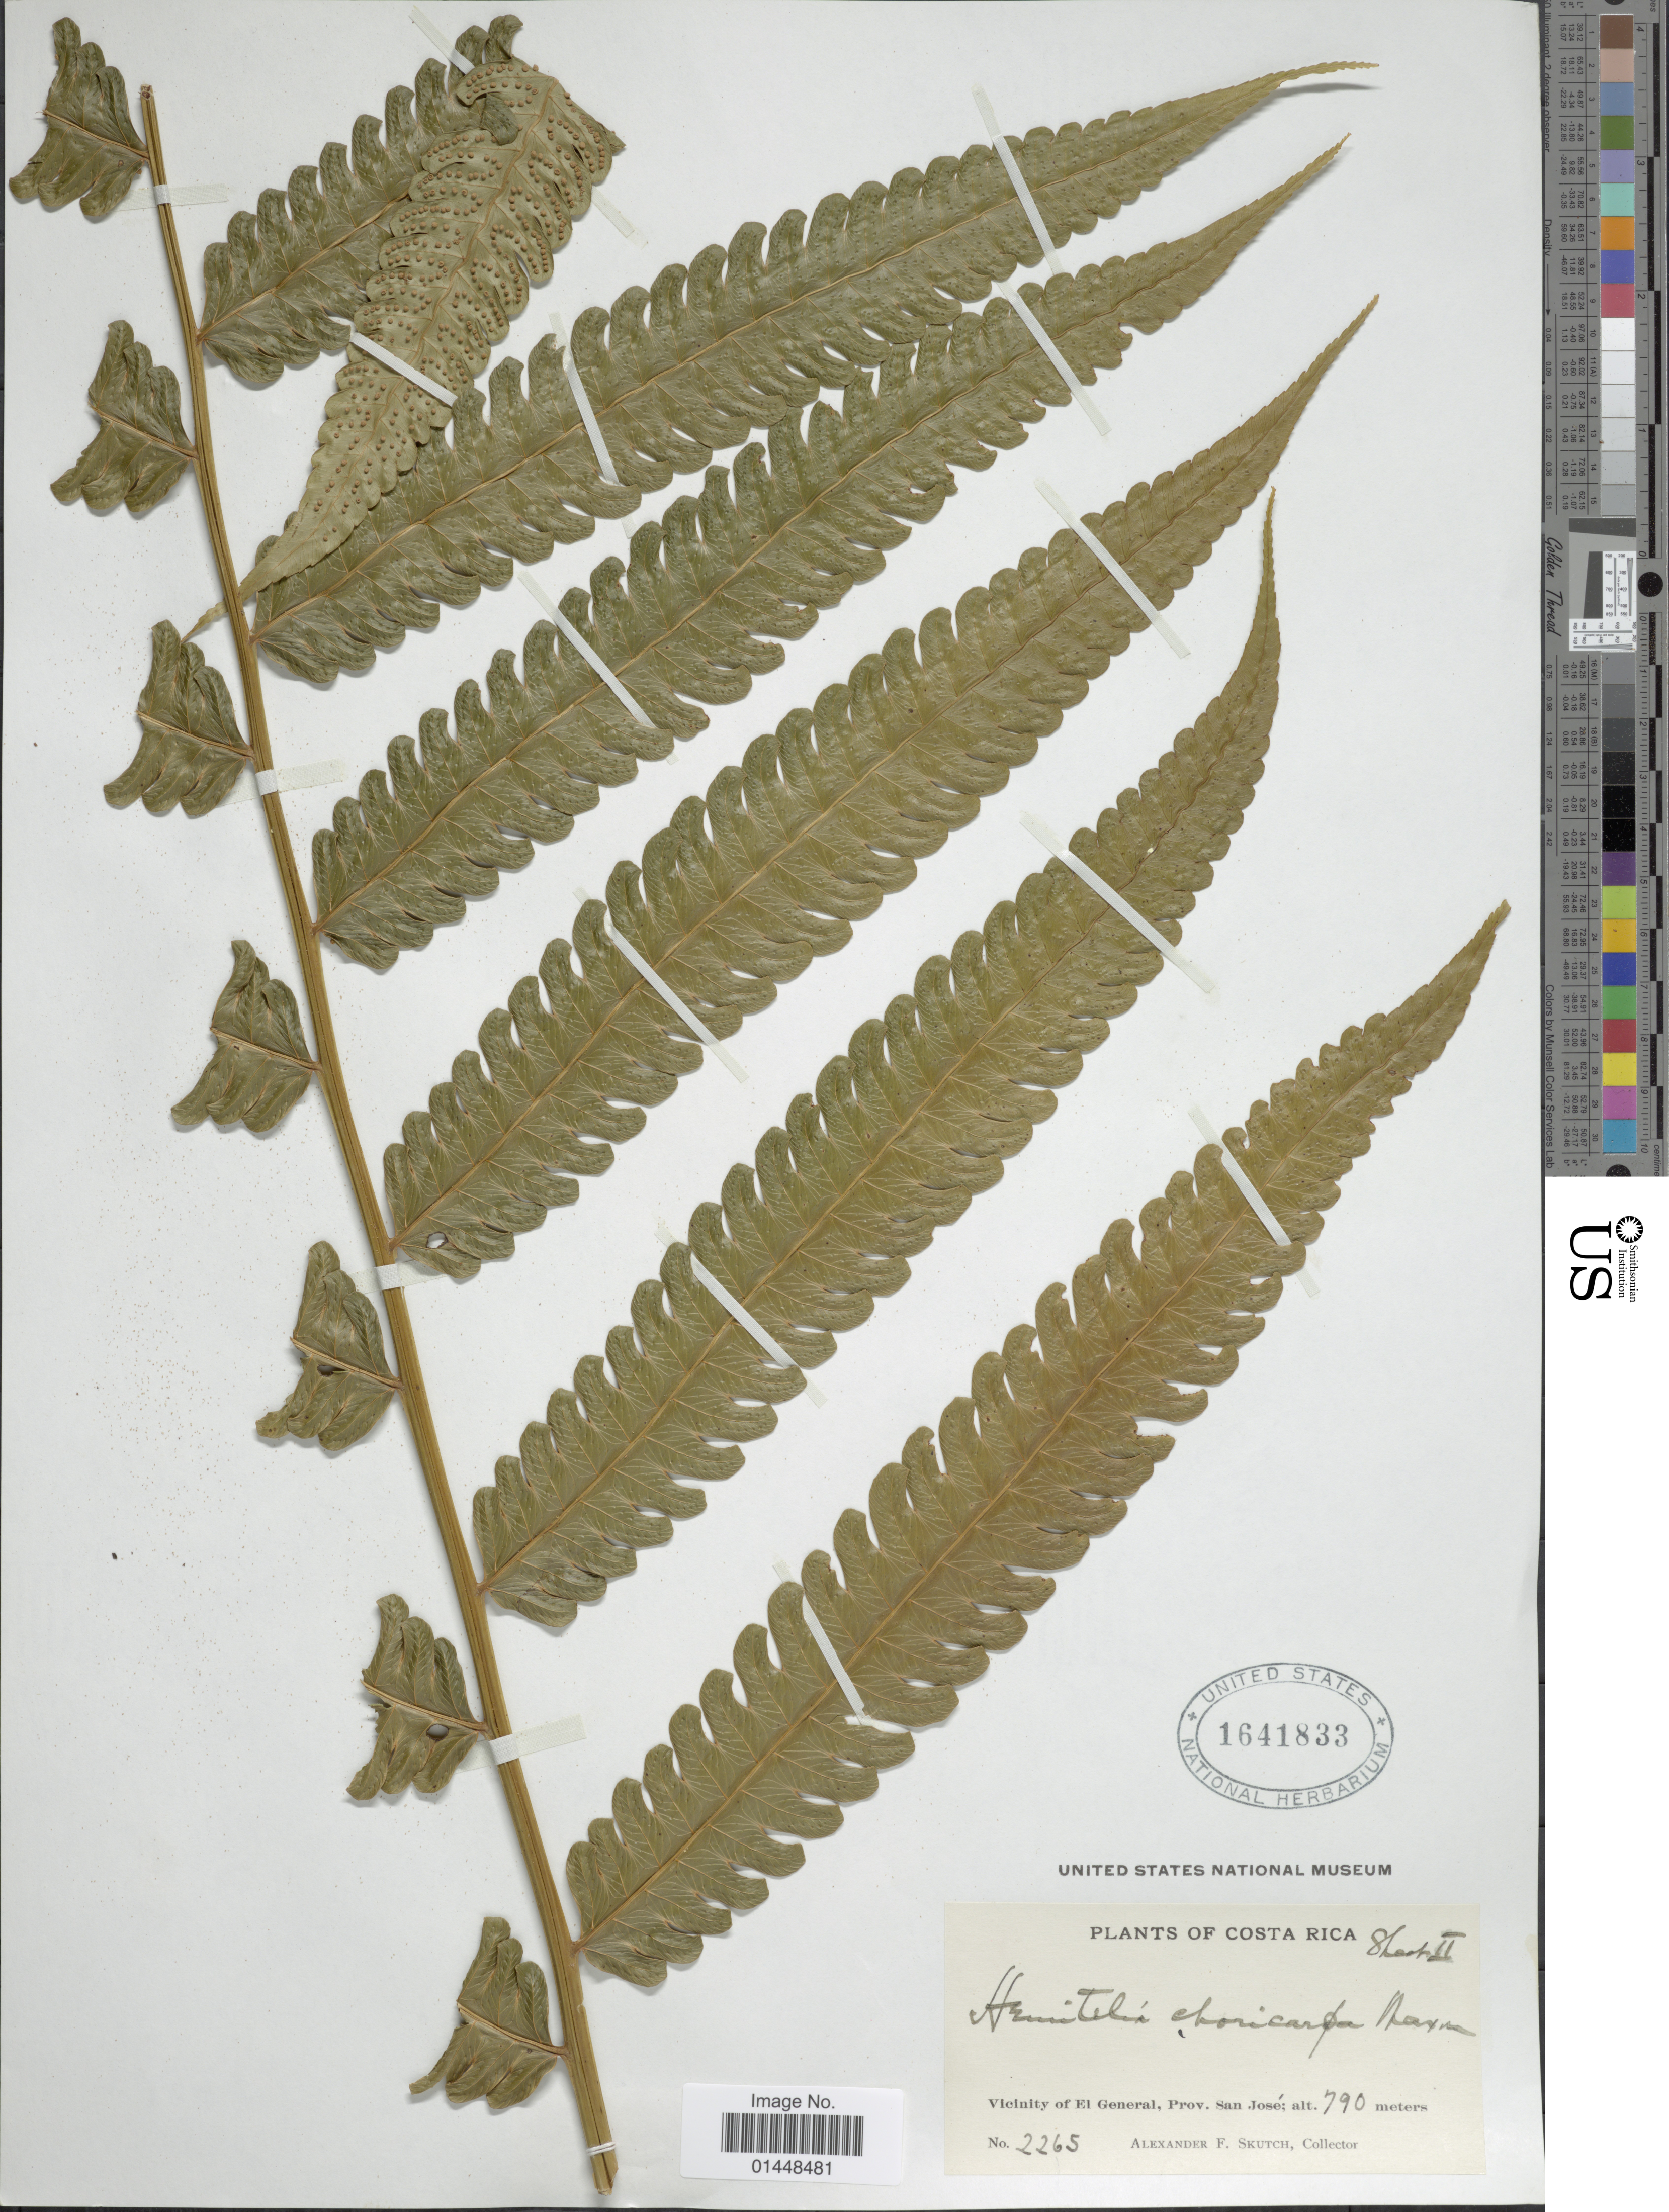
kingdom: Plantae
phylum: Tracheophyta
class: Polypodiopsida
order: Cyatheales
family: Cyatheaceae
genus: Cyathea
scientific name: Cyathea choricarpa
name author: (Maxon) Domin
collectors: A. F. Skutch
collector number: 2265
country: Costa Rica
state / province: San José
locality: Vicinity of El General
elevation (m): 790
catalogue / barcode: US 1641833